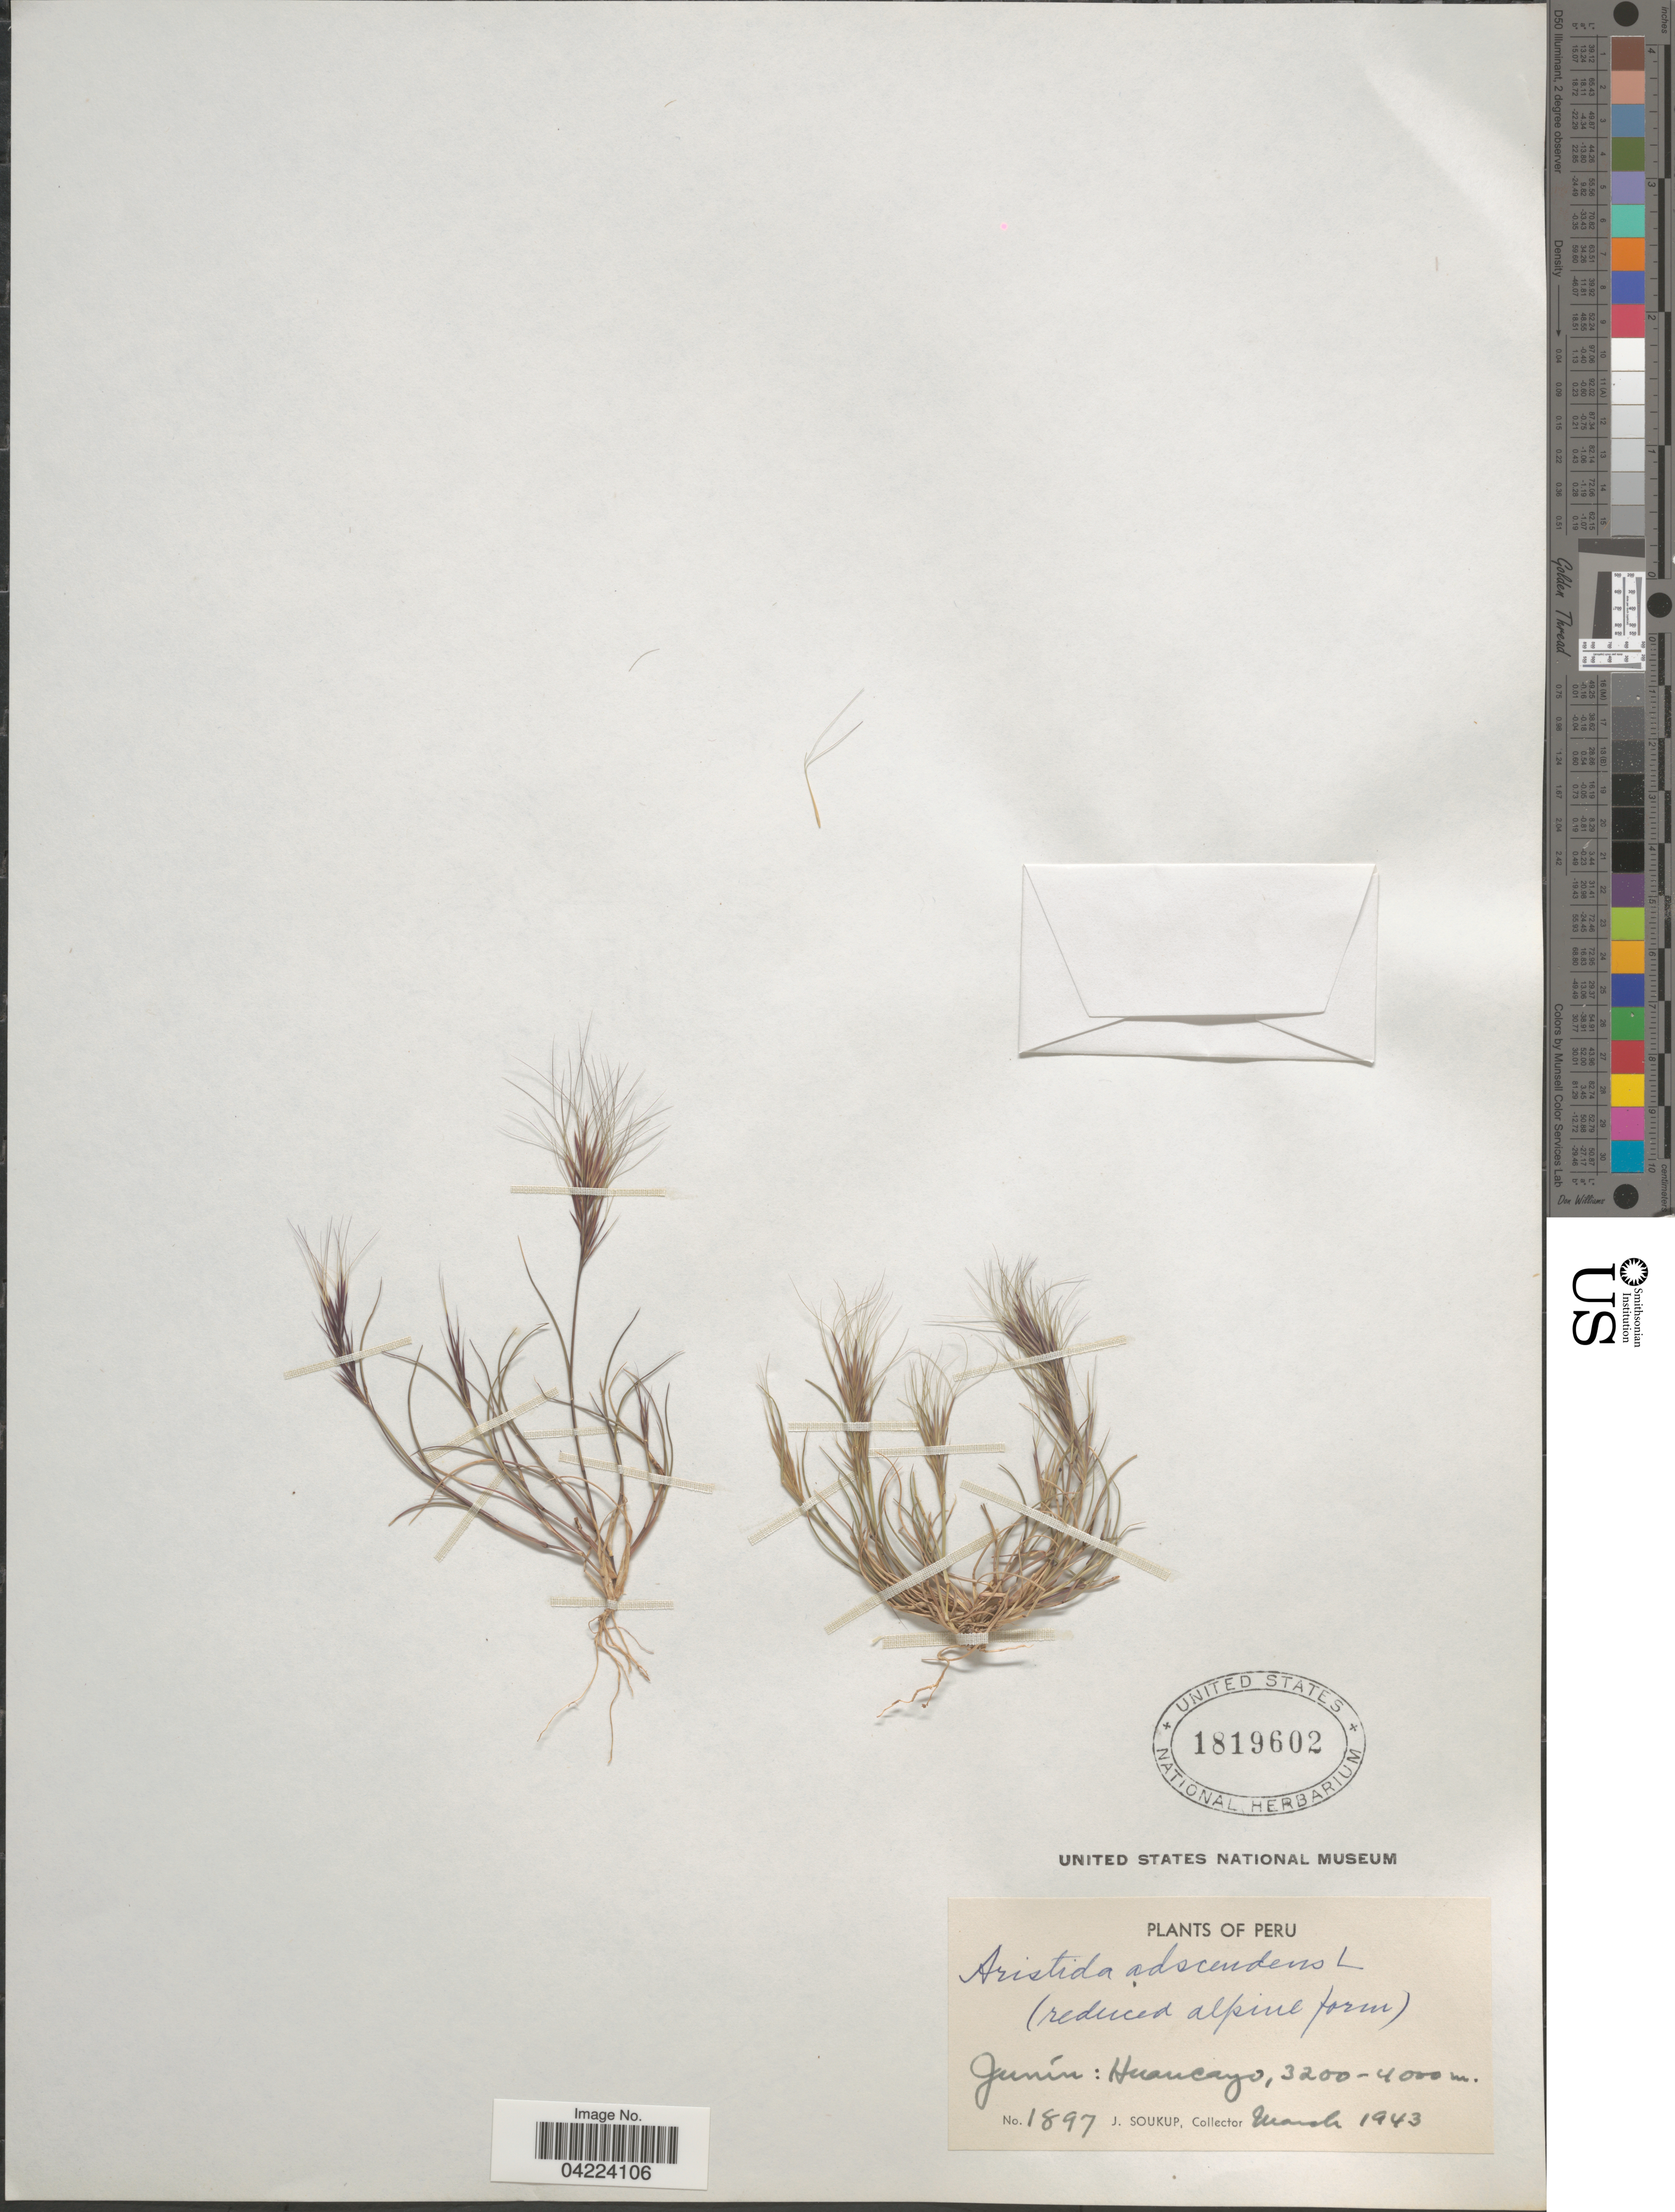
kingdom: Plantae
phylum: Tracheophyta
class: Liliopsida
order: Poales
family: Poaceae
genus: Aristida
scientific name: Aristida adscensionis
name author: L.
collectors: J. Soukup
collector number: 1897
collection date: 1943-03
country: Peru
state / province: Junín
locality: Huancayo.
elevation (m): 3200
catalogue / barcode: US 1819602